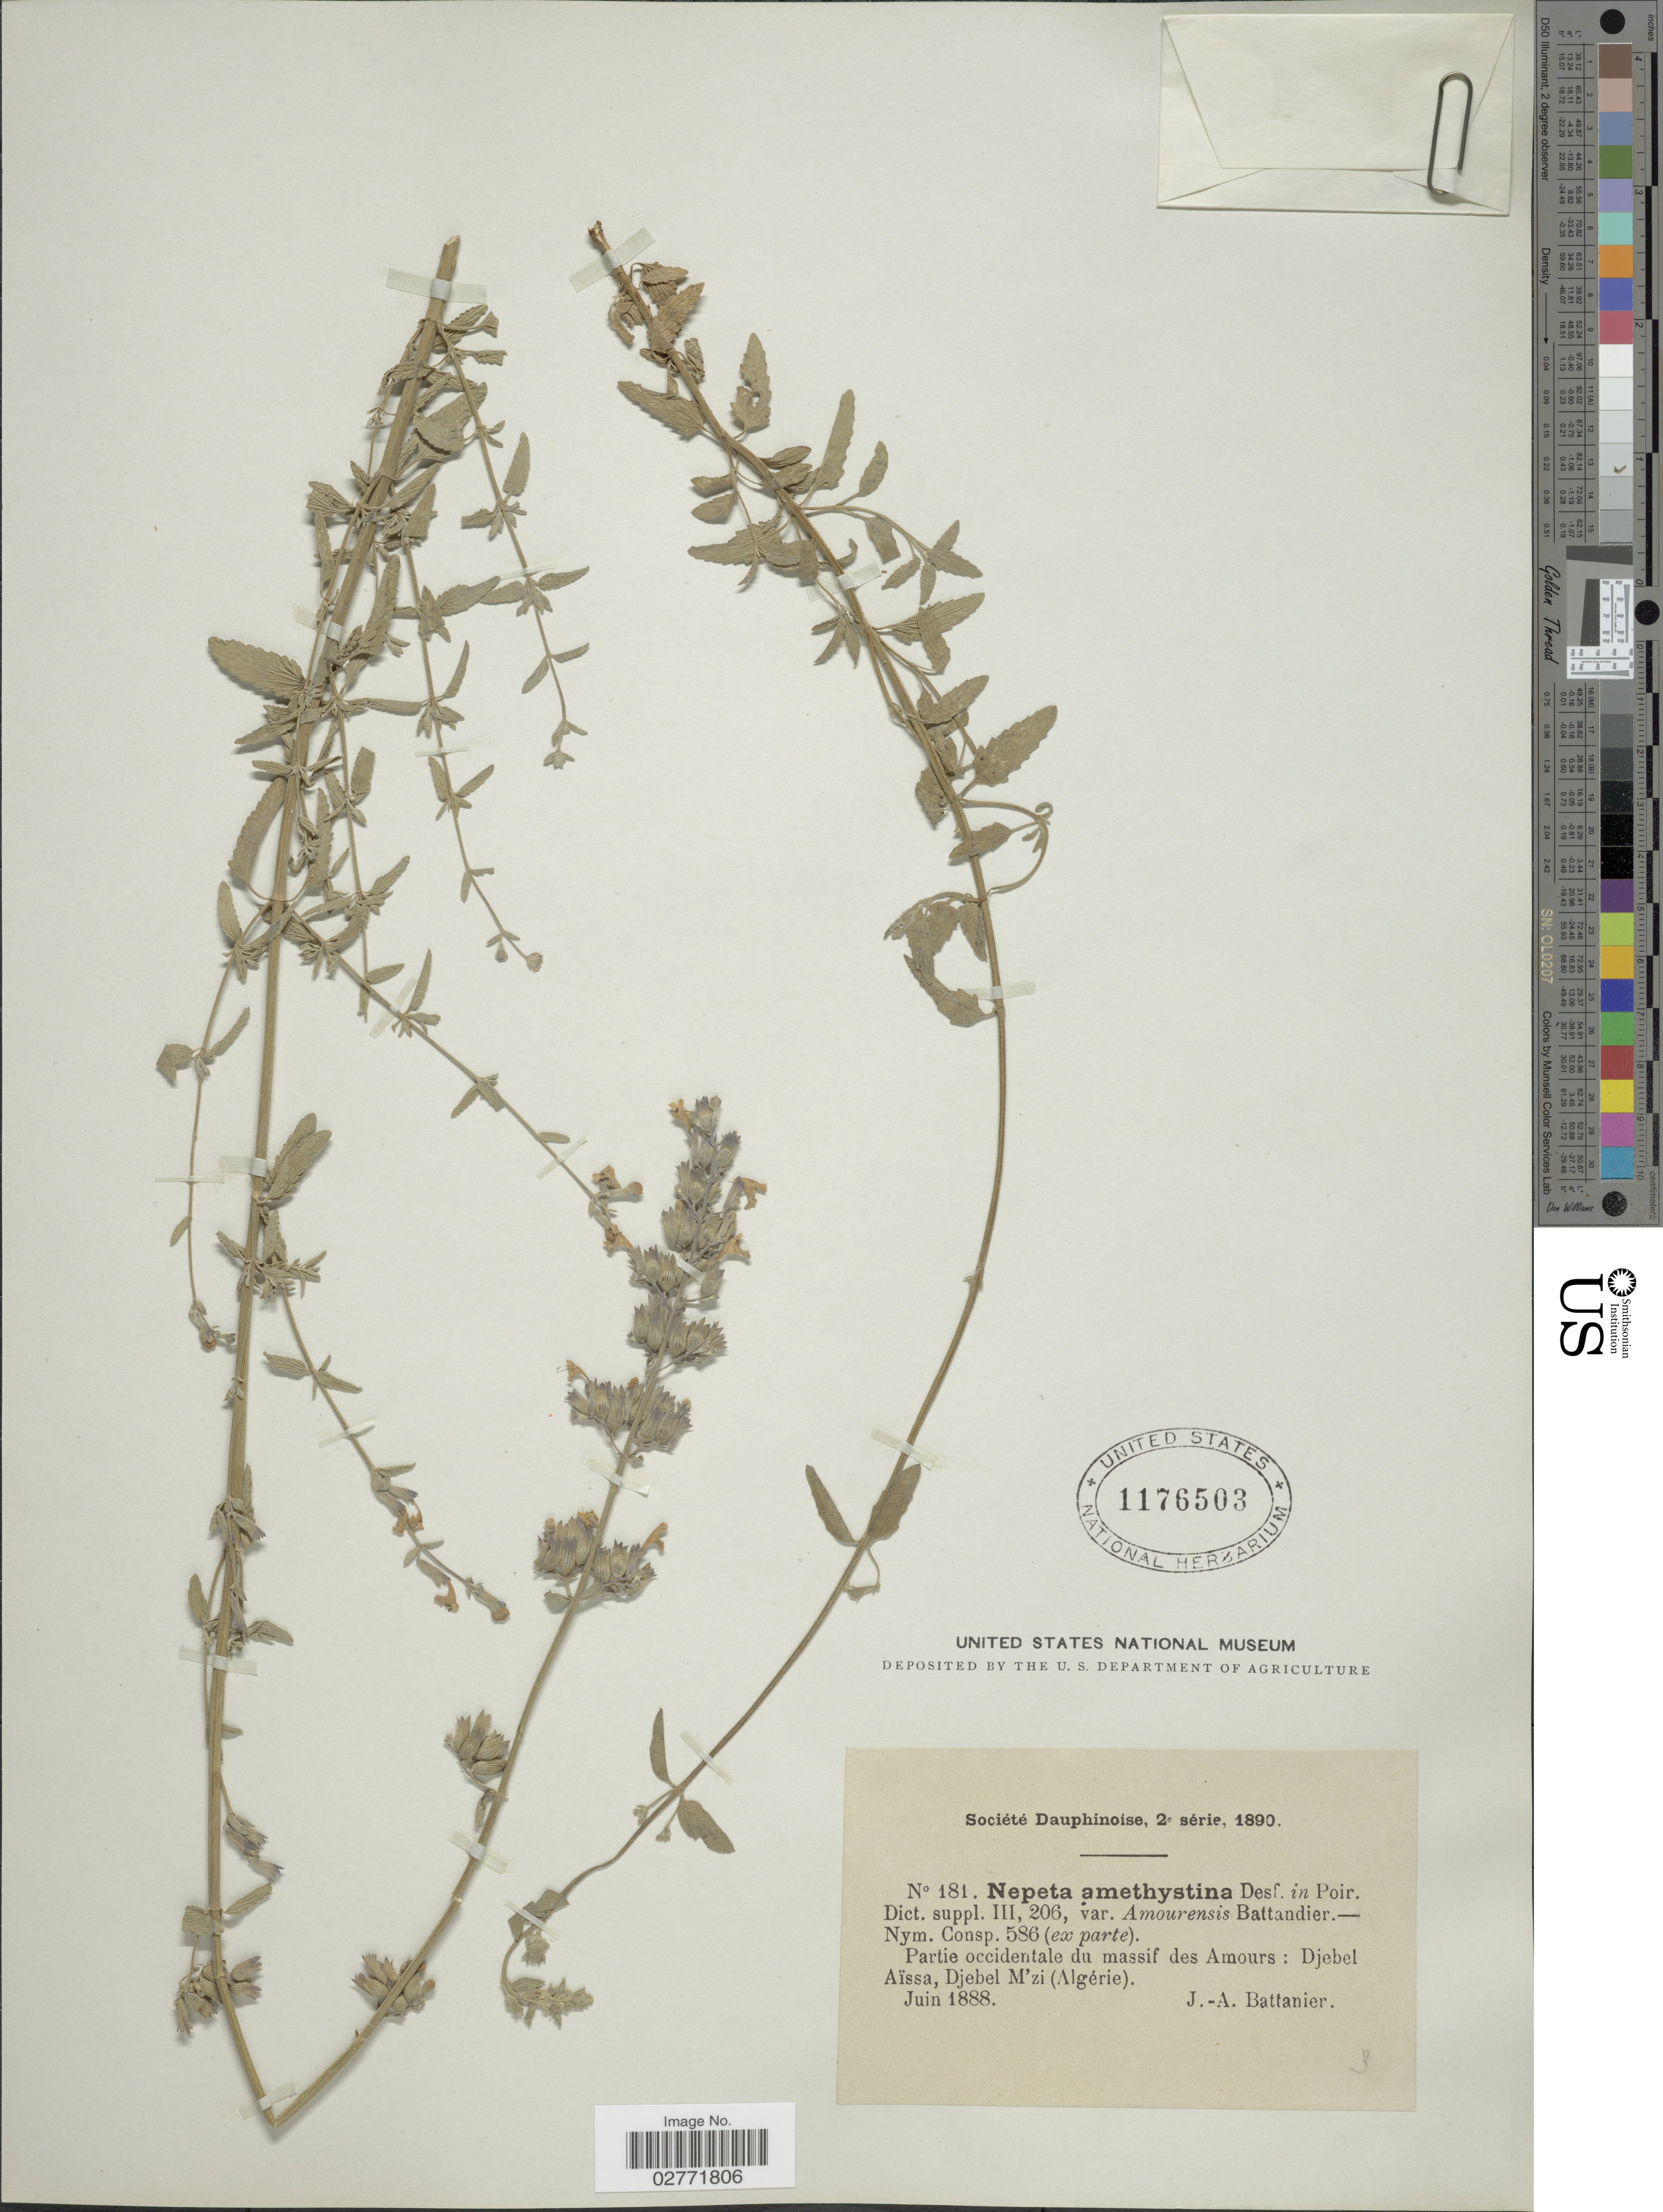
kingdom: Plantae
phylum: Tracheophyta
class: Magnoliopsida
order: Lamiales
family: Lamiaceae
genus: Nepeta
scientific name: Nepeta amethystea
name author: Desf. ex Poir.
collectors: J. Battandier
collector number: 181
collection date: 1888-06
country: Algeria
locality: Partie occidentale du massif des Amours: Djebel Aïssa, Djebel M'zi.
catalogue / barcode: US 1176503